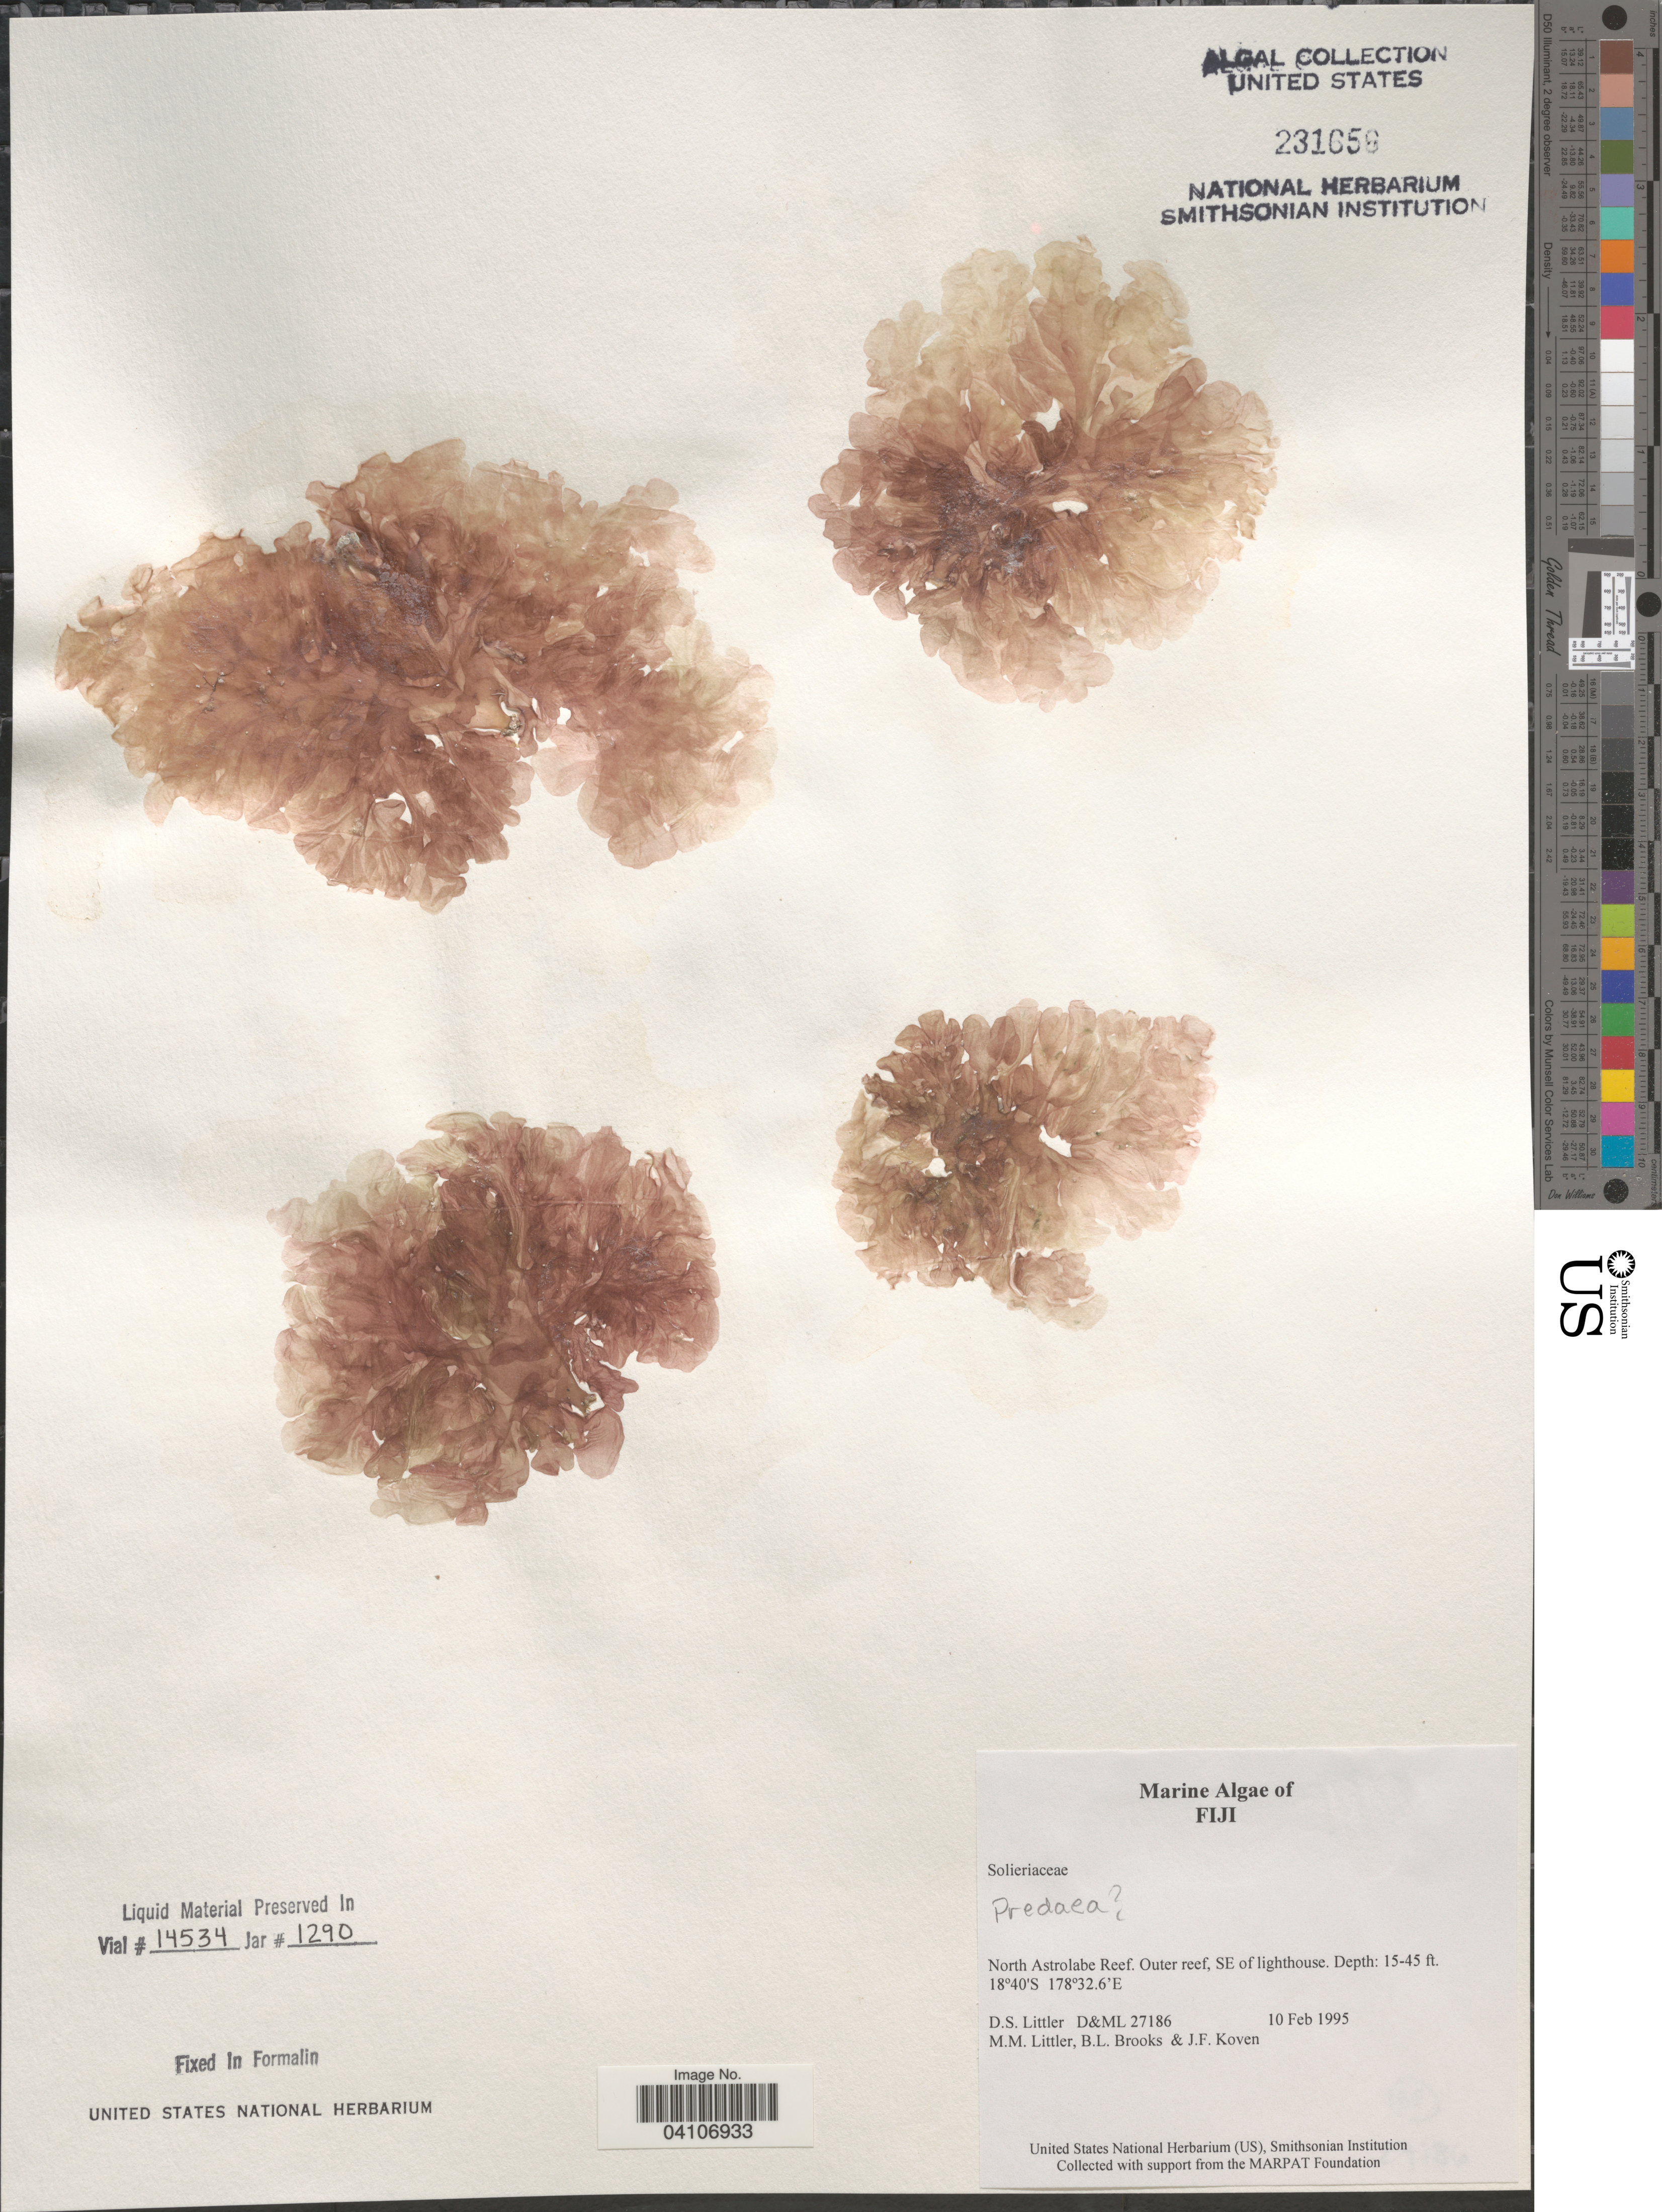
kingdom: Plantae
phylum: Rhodophyta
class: Florideophyceae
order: Nemastomatales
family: Nemastomataceae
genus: Predaea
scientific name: Predaea sp.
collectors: D. S. Littler, B. Brooks & J. Koven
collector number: D&ML27186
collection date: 1995-02-10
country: Fiji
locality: North Astrolabe Reef. Outer reef, SE of lighthouse.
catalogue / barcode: US 231656